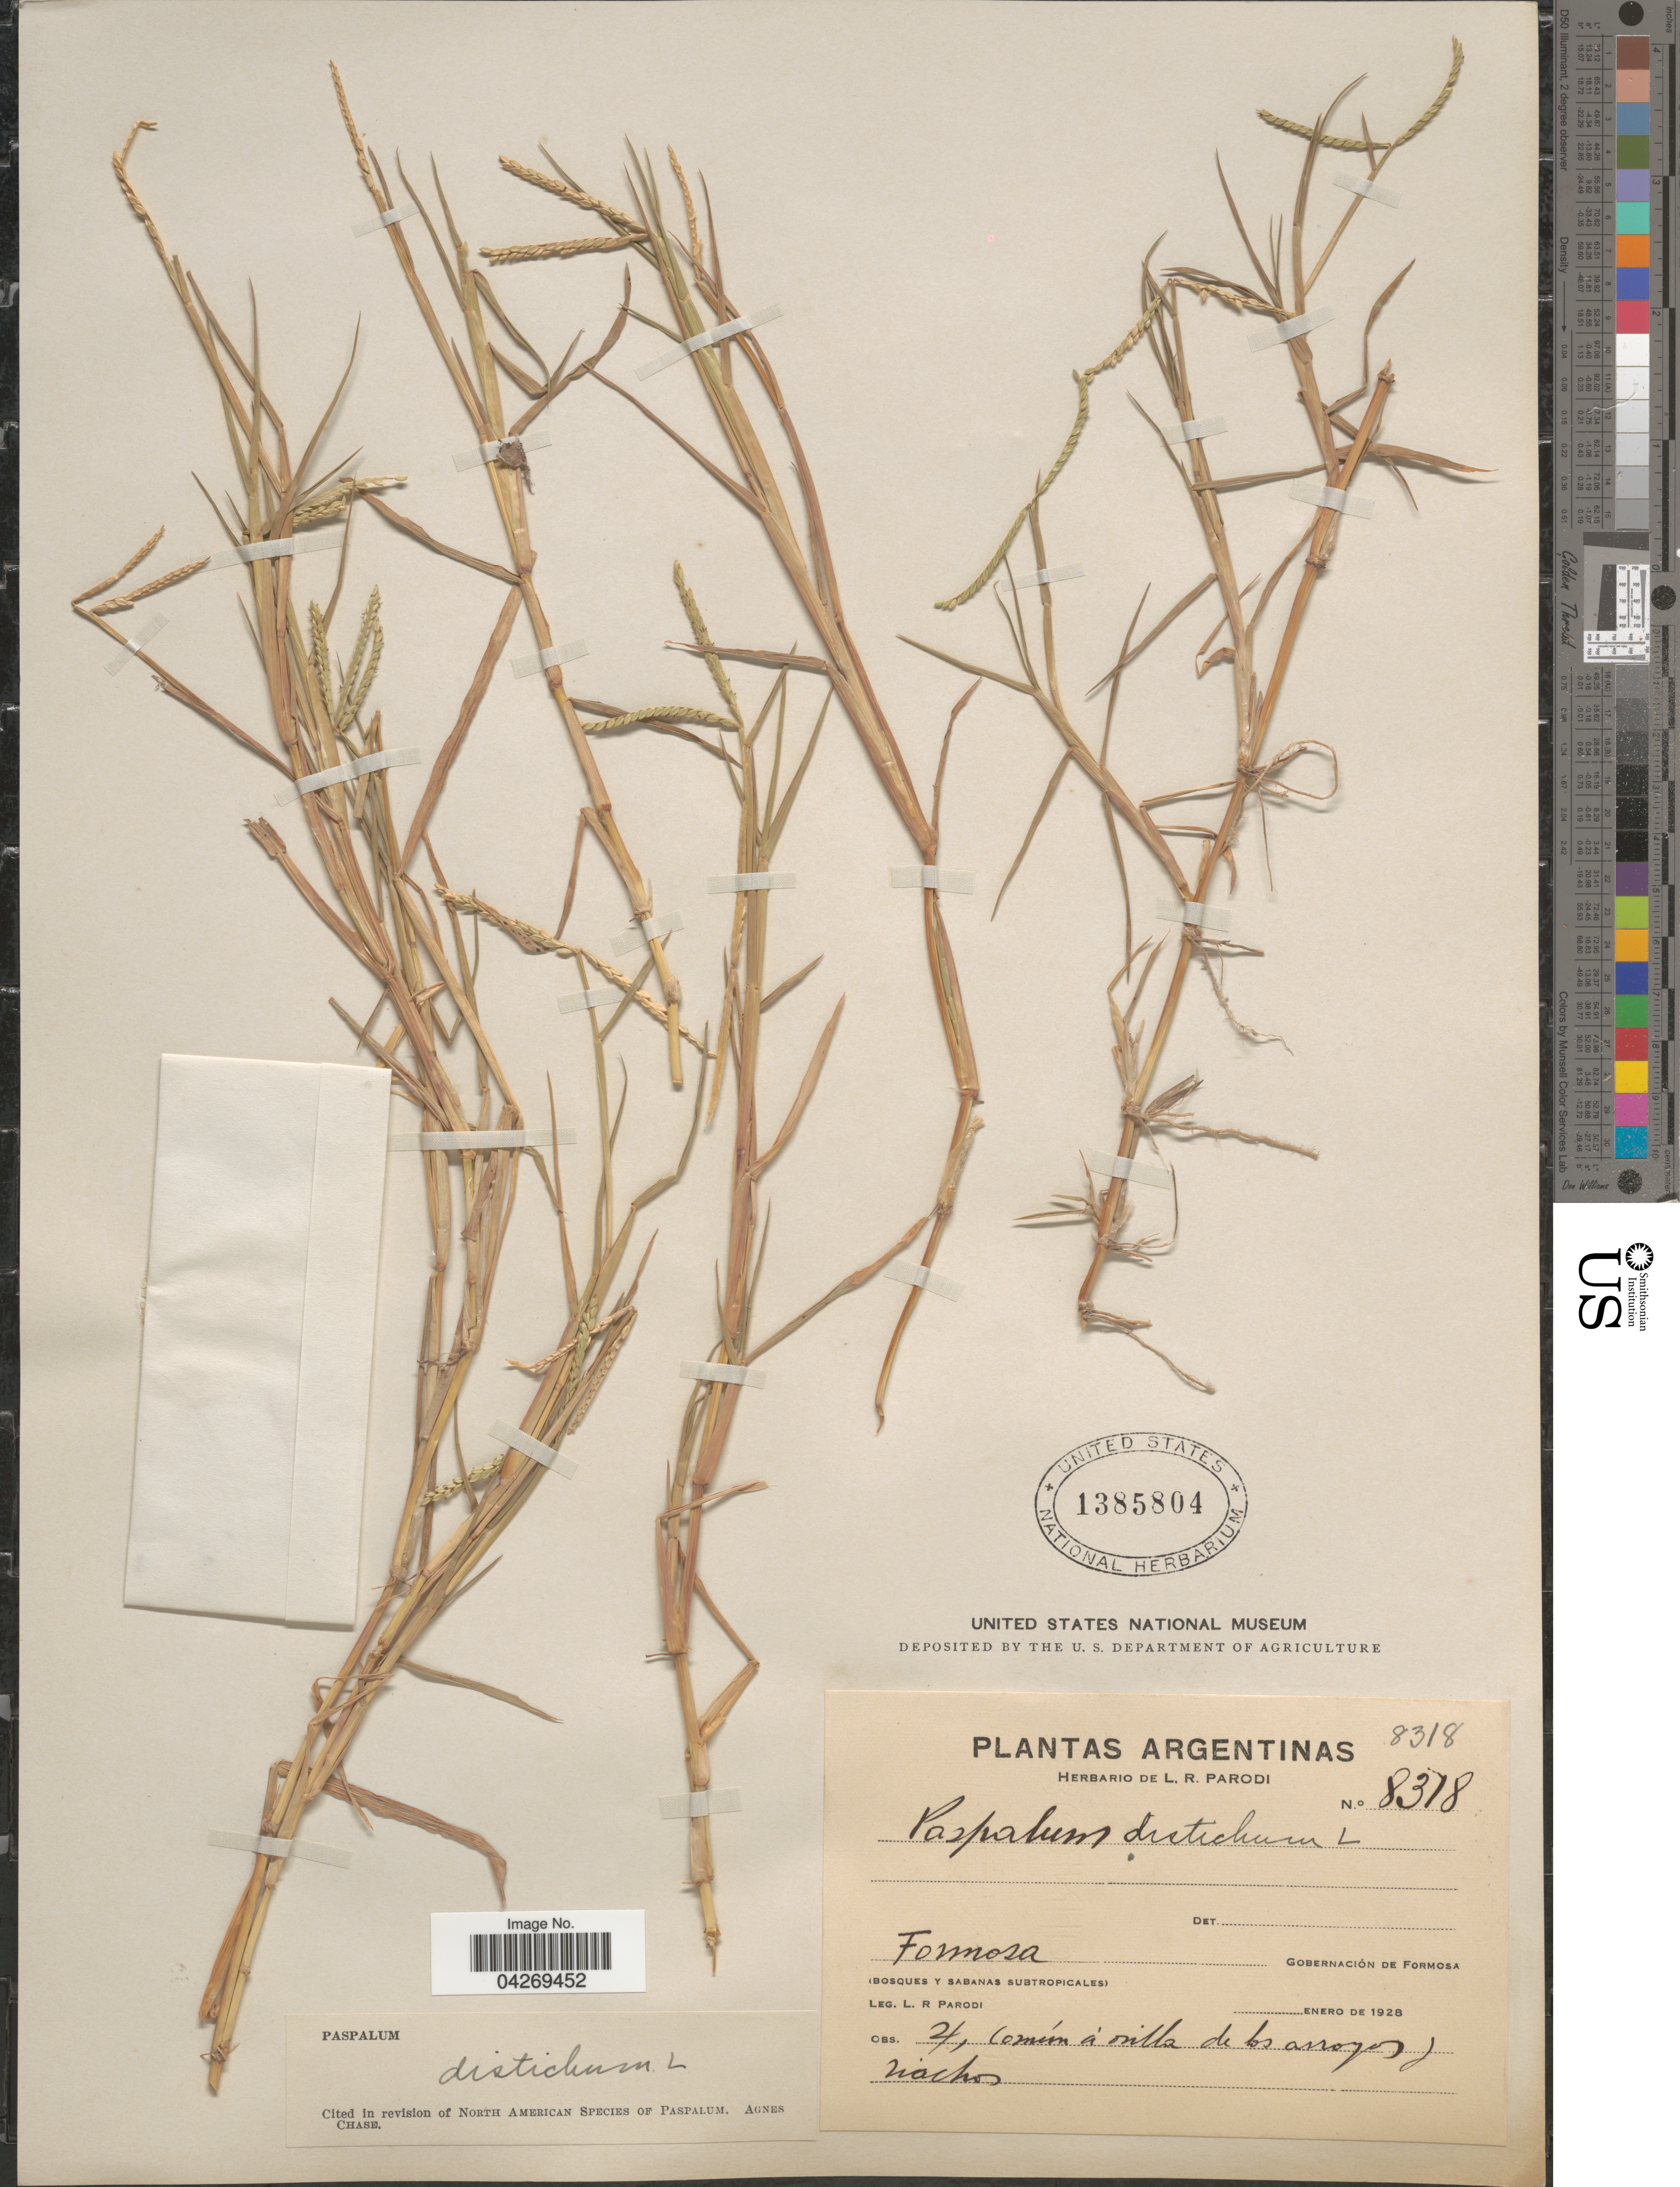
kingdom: Plantae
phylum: Tracheophyta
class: Liliopsida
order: Poales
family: Poaceae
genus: Paspalum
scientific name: Paspalum distichum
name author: L.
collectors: L. R. Parodi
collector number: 8318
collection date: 1928-01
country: Argentina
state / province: Formosa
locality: Formosa. Gobernación de Formosa.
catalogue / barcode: US 1385804